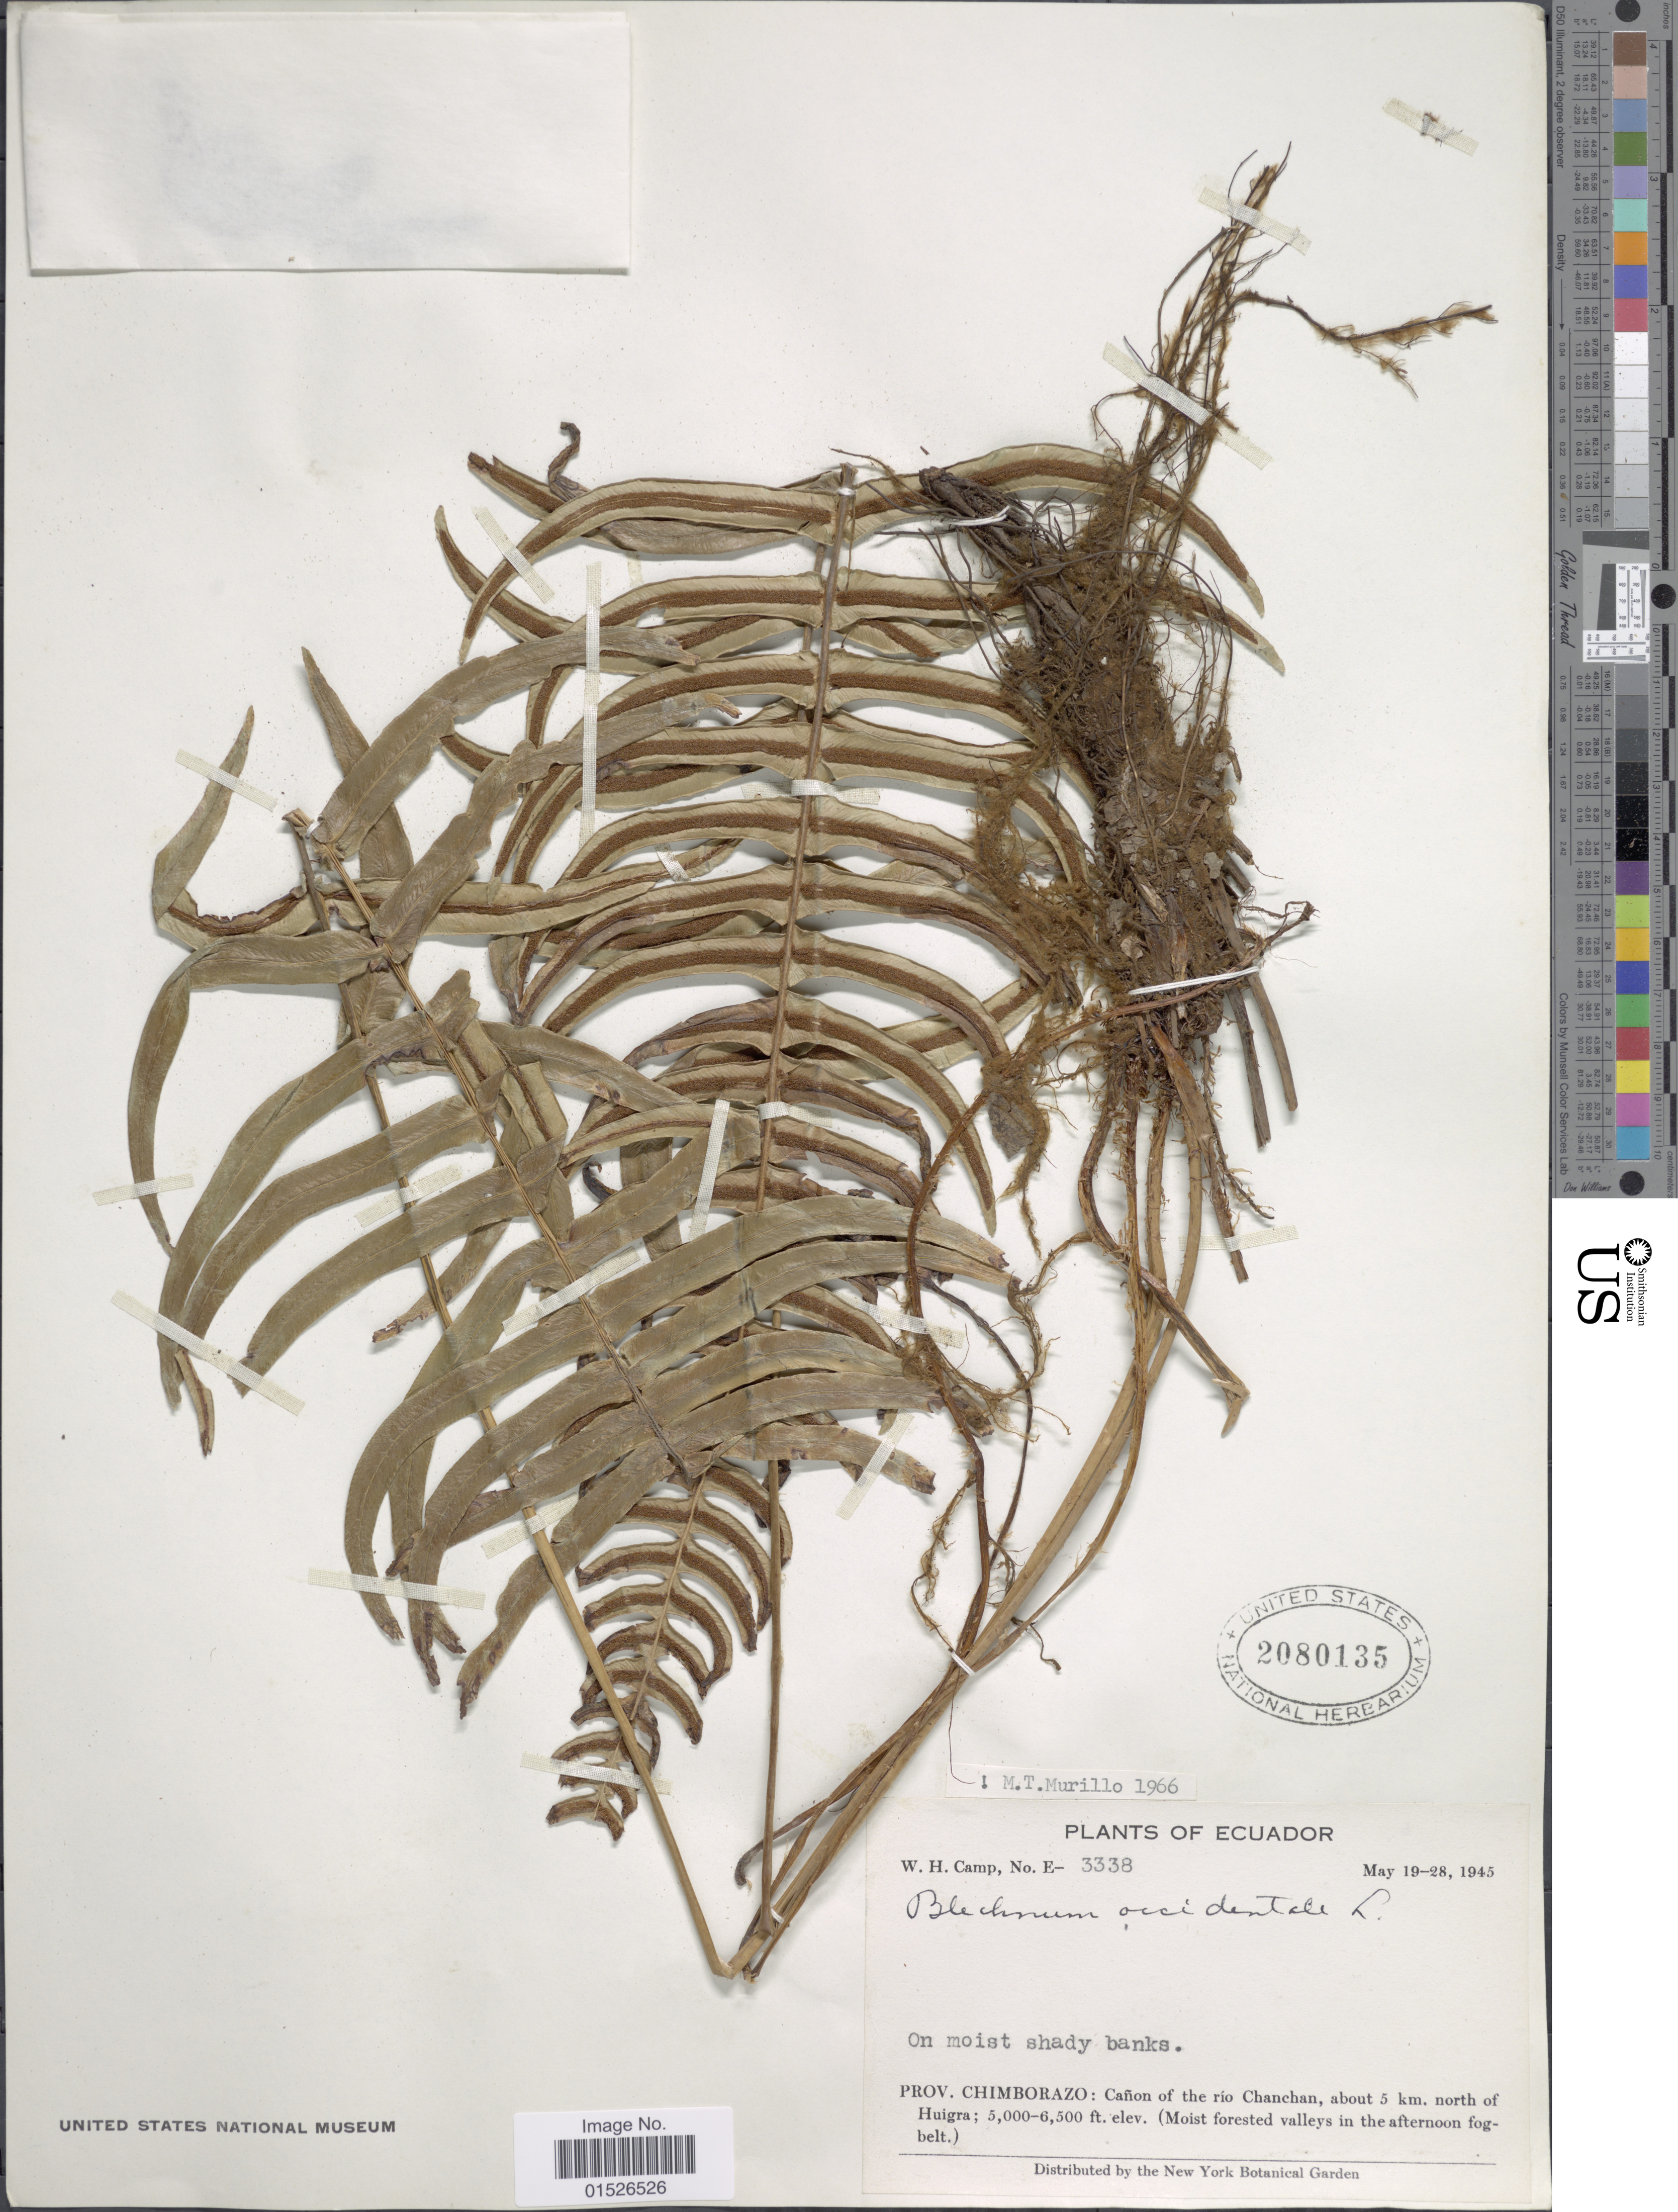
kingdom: Plantae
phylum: Tracheophyta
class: Polypodiopsida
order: Polypodiales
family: Blechnaceae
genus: Blechnum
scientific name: Blechnum occidentale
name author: L.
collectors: W. H. Camp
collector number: E-3338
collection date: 1945-05-19/1945-05-28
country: Ecuador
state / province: Chimborazo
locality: Ecuador. Prov. Chimborazo: Canon of the rio Chanchan, about 5 km. north of Huigra.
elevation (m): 1524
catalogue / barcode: US 2080135